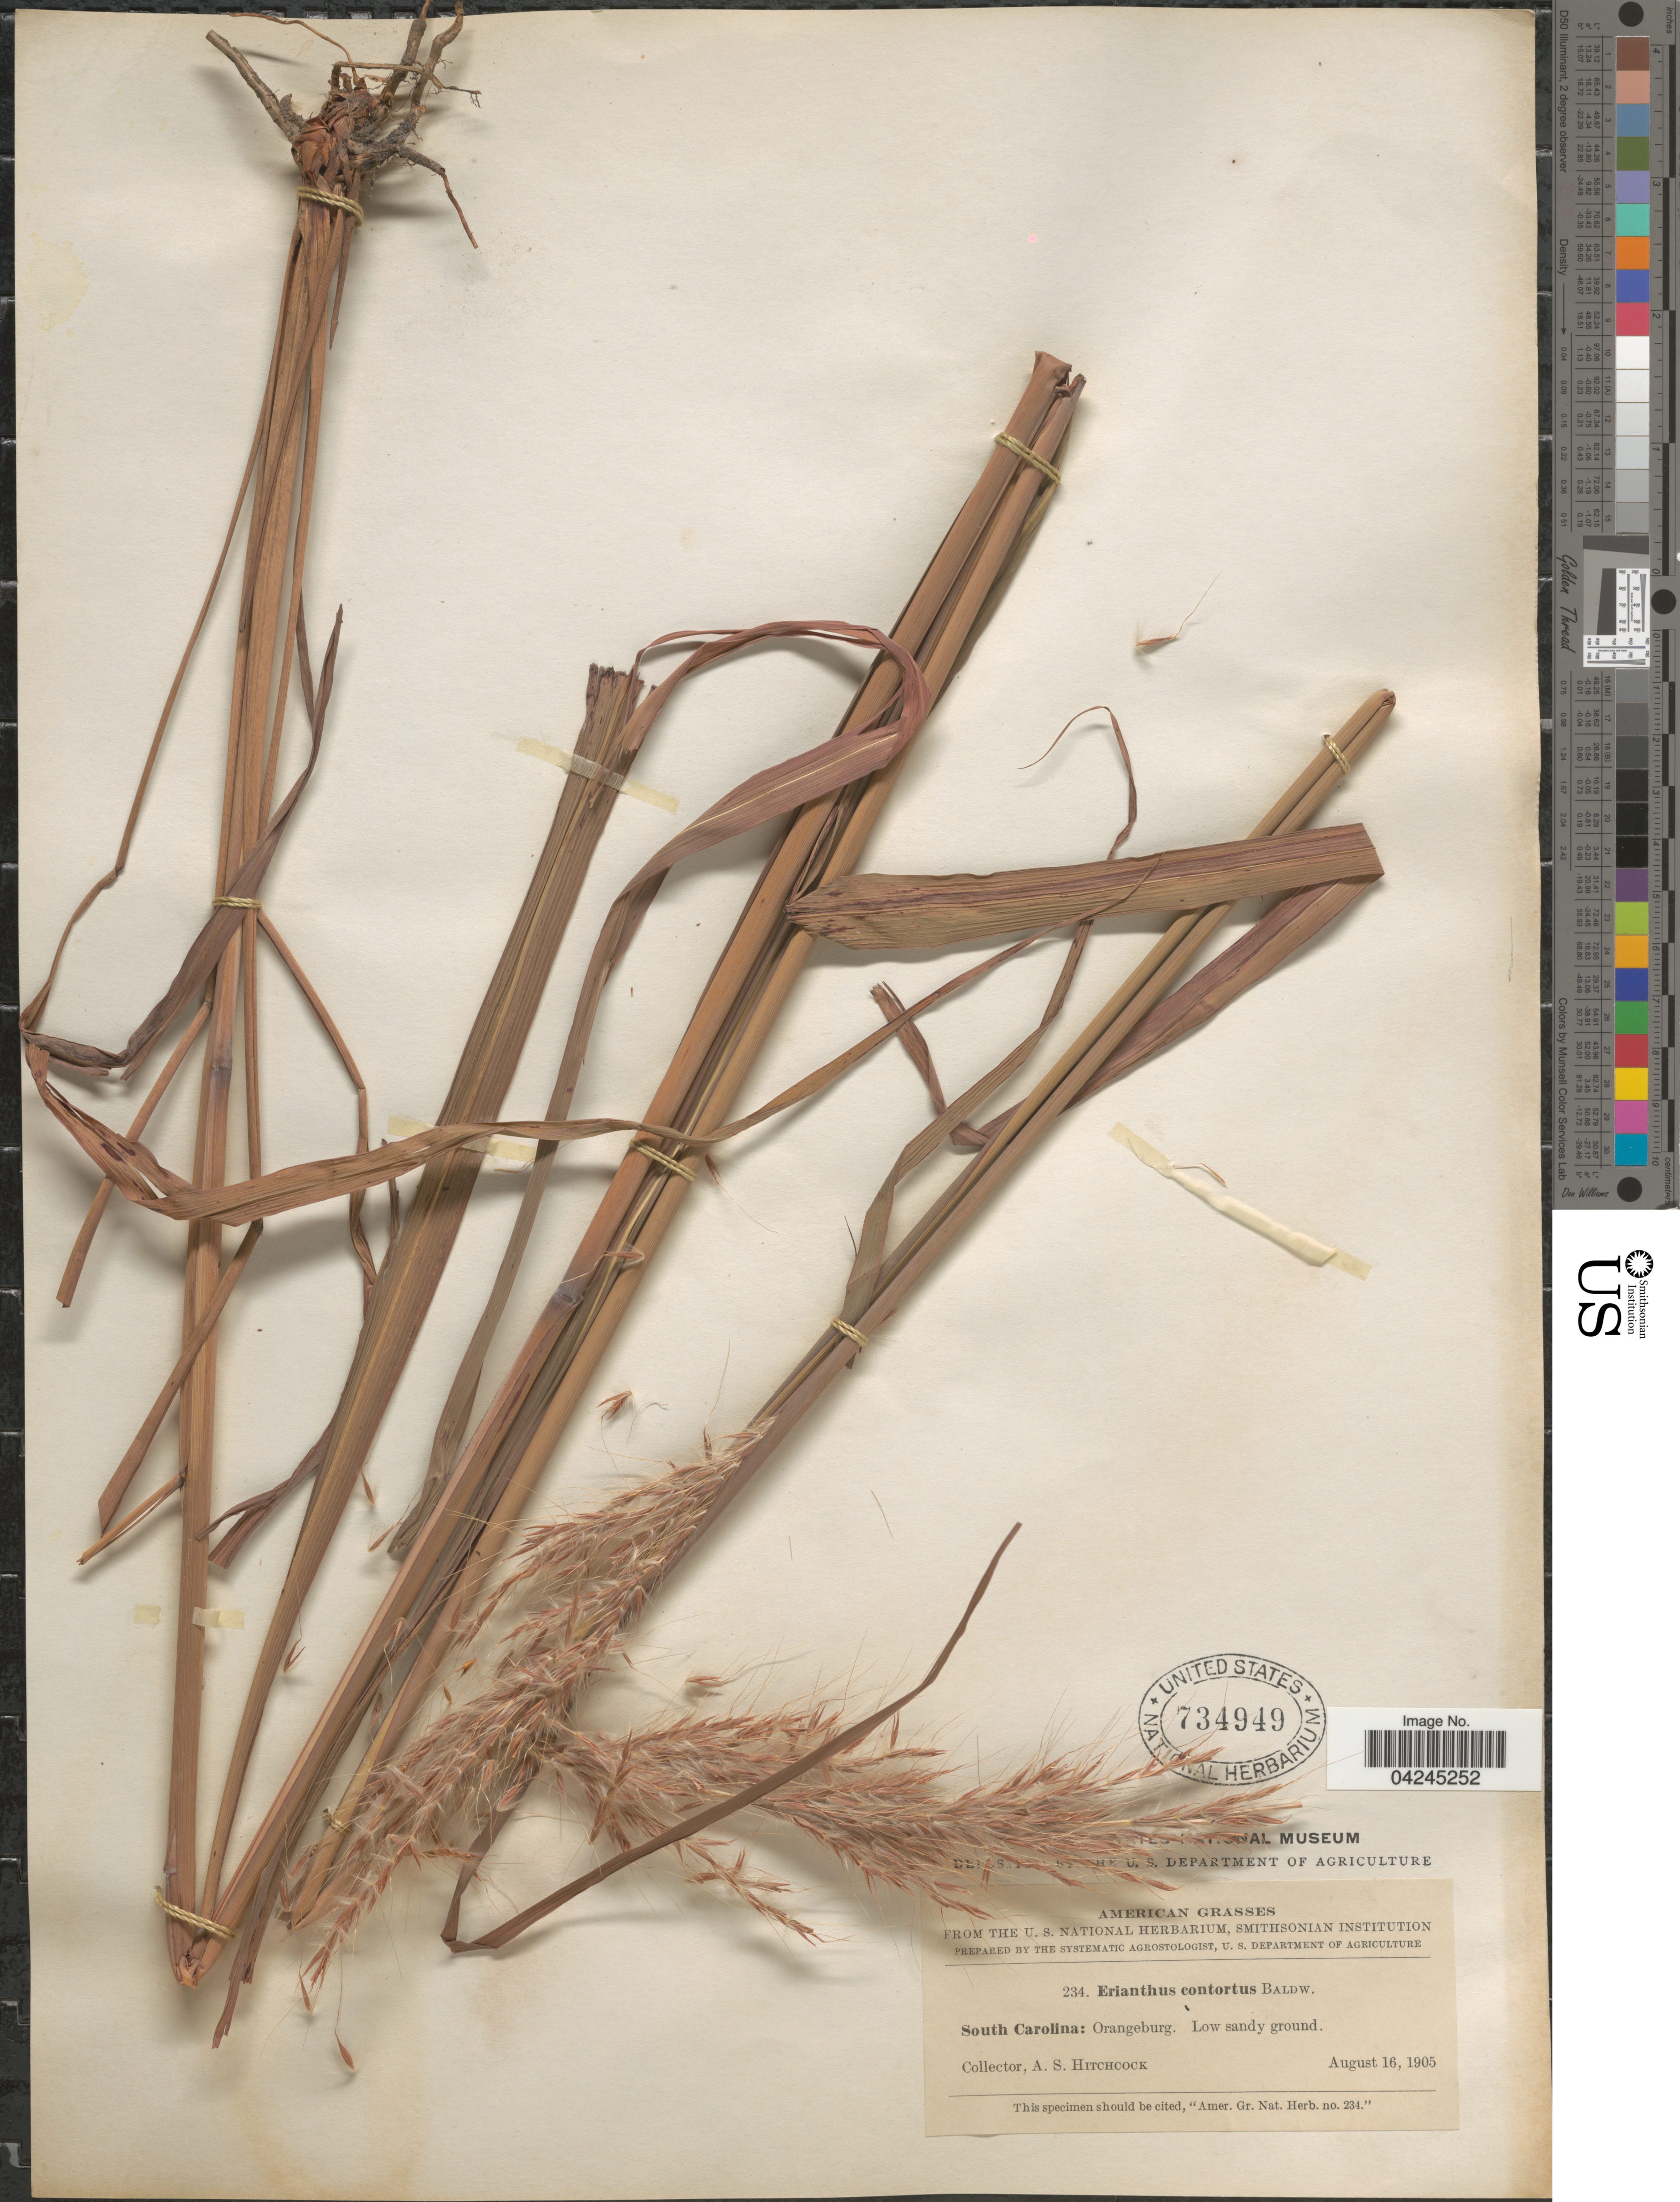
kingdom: Plantae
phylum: Tracheophyta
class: Liliopsida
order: Poales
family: Poaceae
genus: Erianthus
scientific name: Erianthus sp.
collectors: A. S. Hitchcock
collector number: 234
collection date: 1905-08-16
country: United States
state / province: South Carolina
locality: Orangeburg.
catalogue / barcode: US 734949